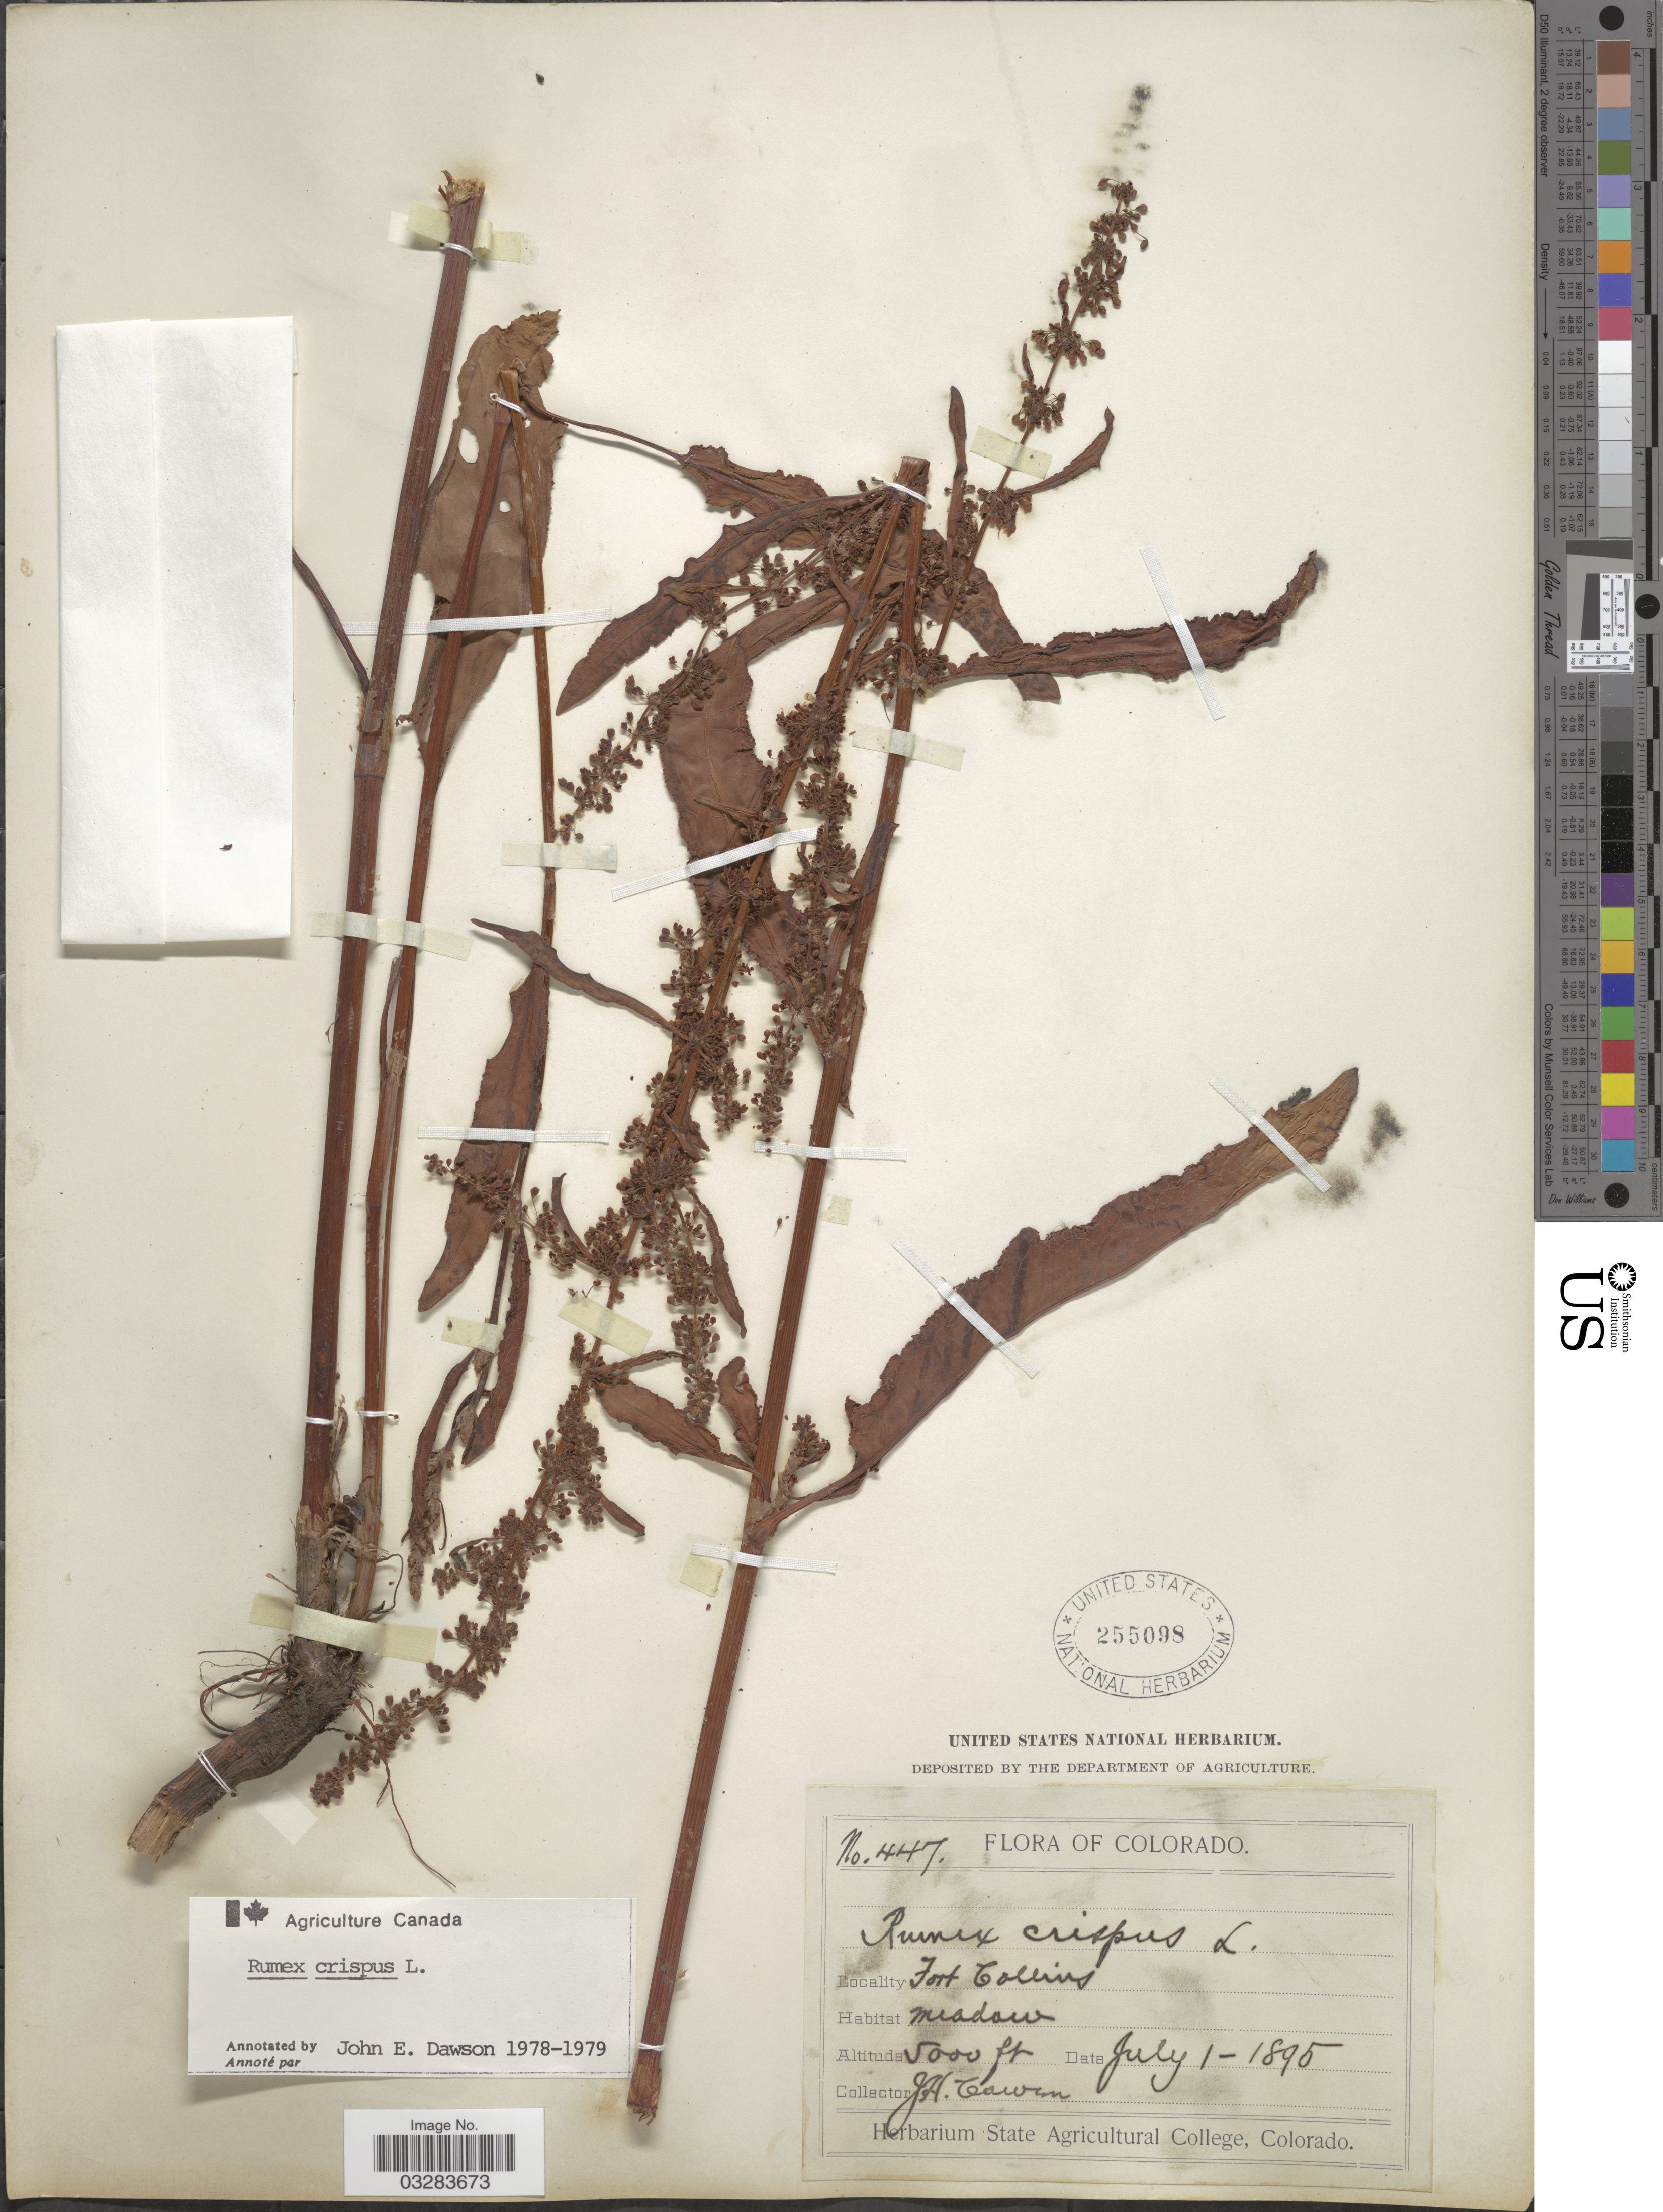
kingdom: Plantae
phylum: Tracheophyta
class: Magnoliopsida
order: Caryophyllales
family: Polygonaceae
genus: Rumex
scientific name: Rumex crispus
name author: L.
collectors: J. H. Cowen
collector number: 447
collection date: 1895-07-01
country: United States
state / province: Colorado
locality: Fort Collins.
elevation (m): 1524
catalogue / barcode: US 255098